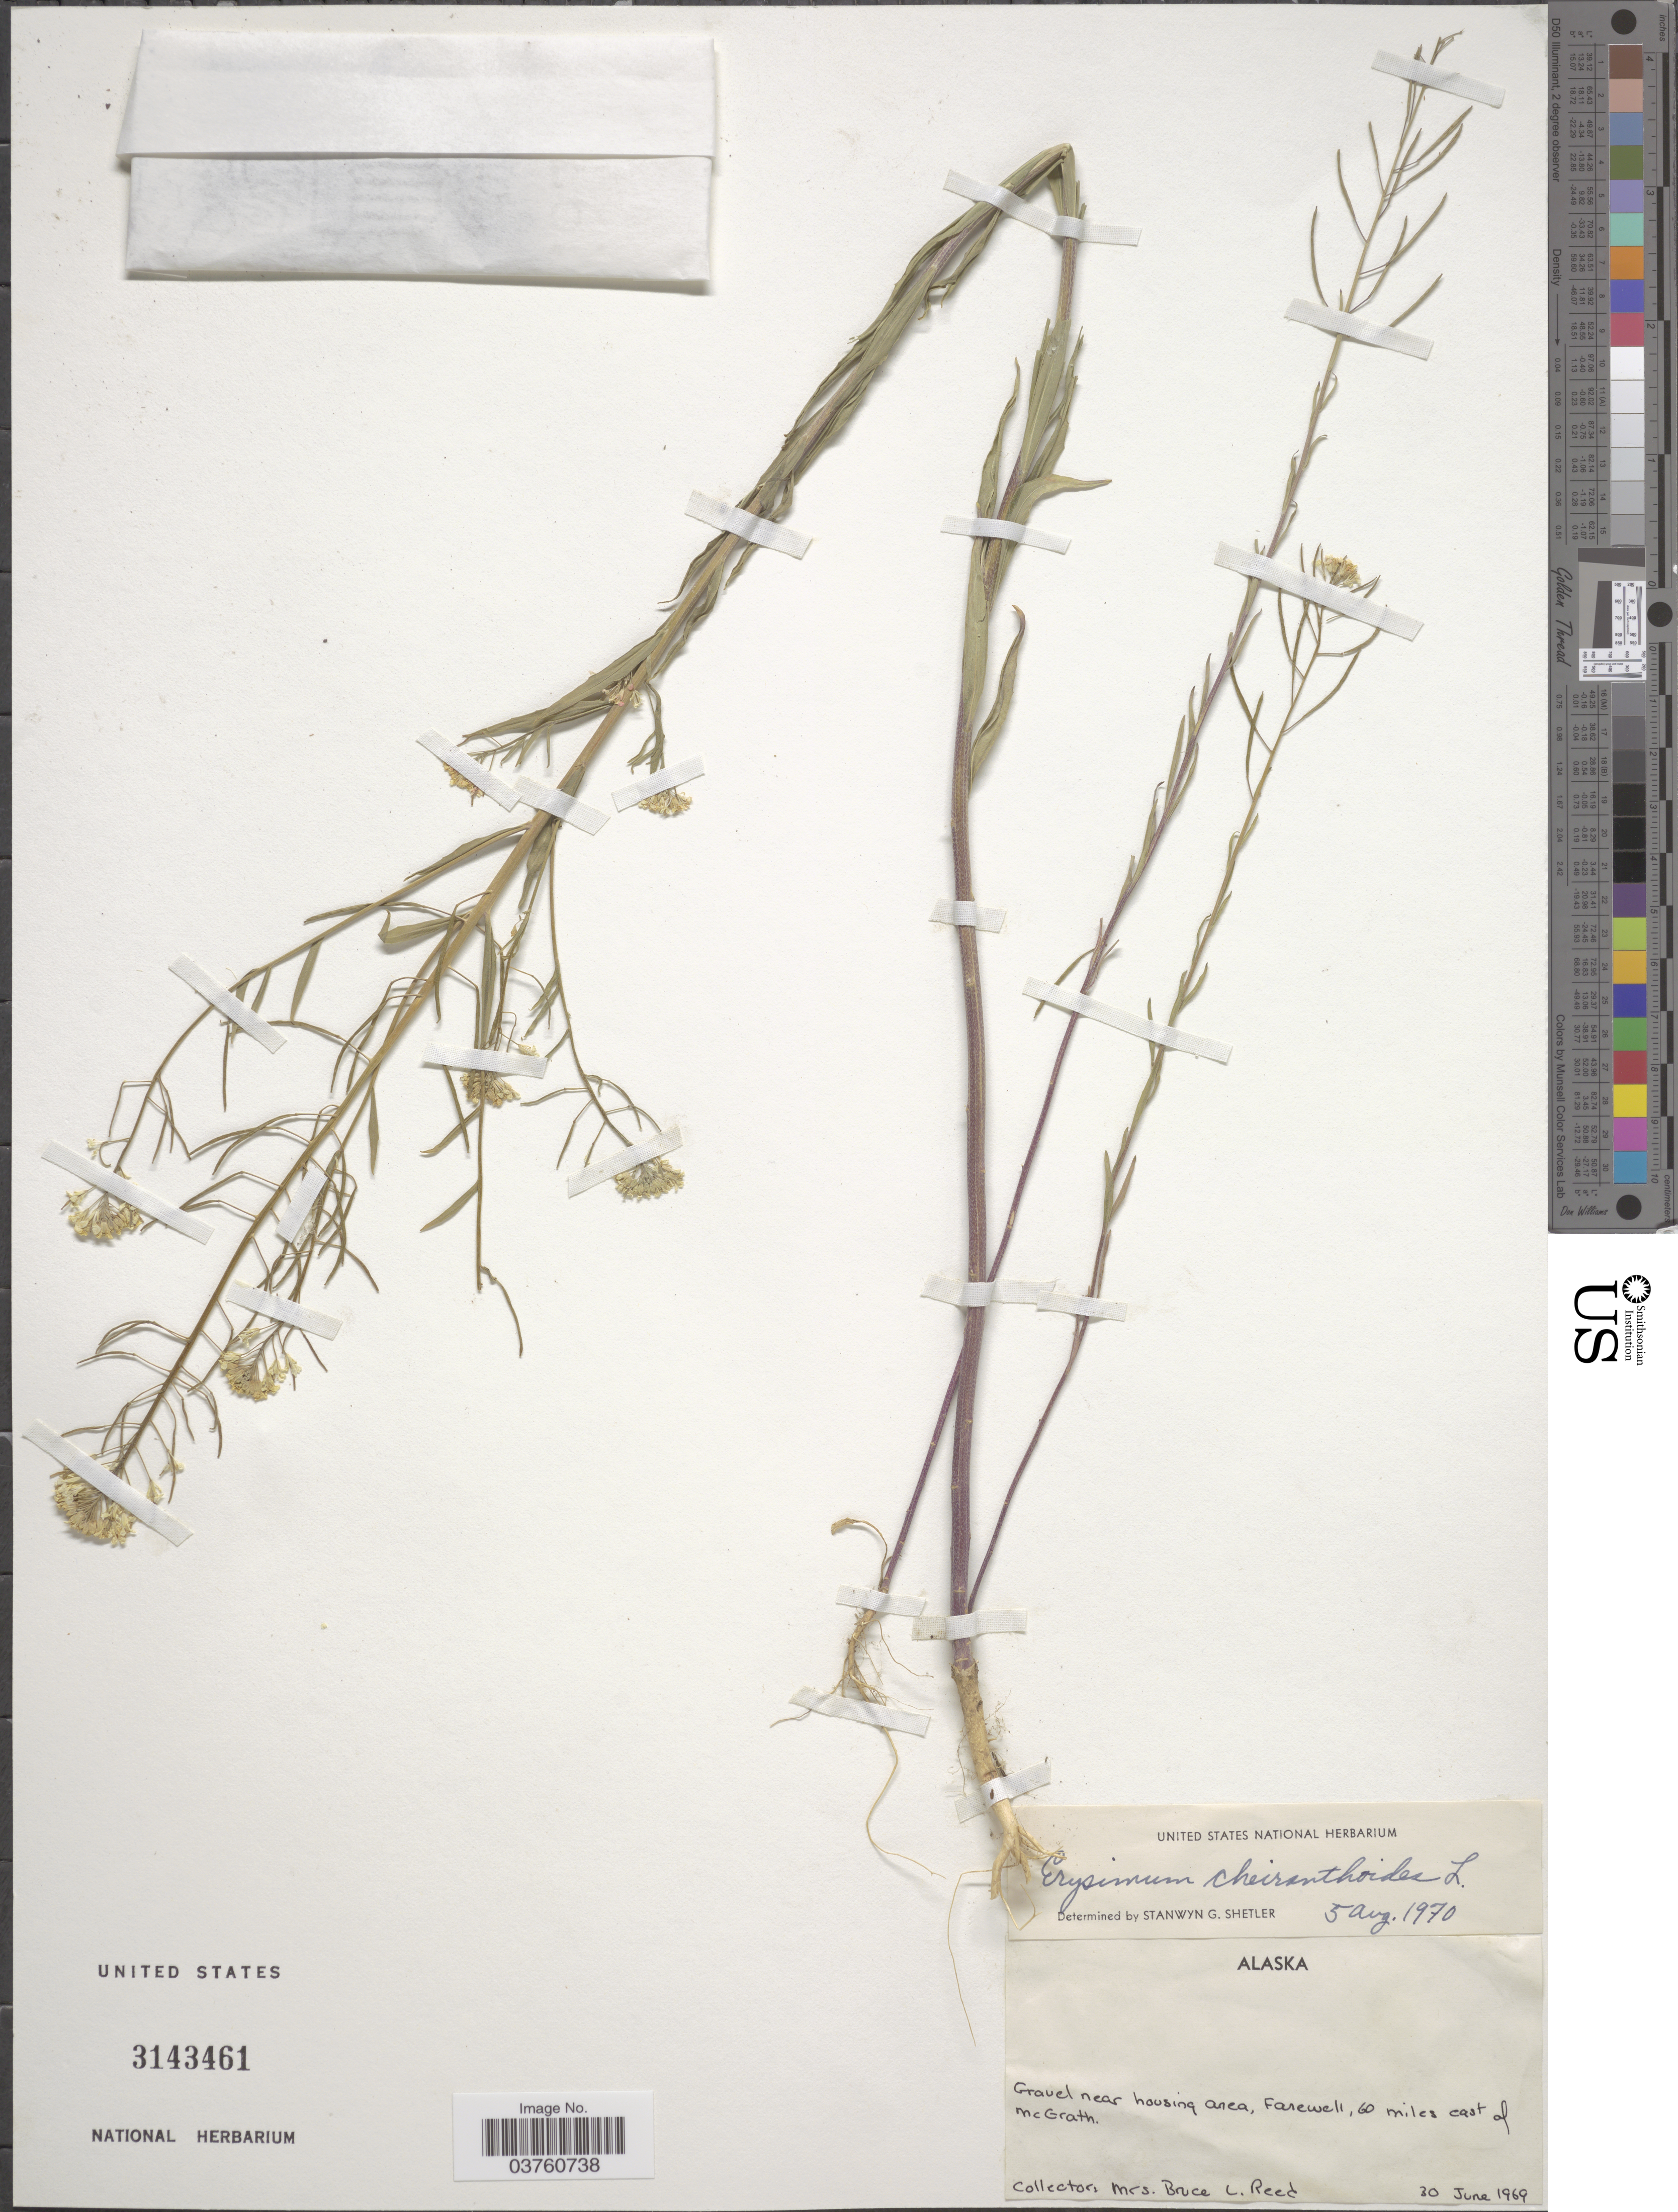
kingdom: Plantae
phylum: Tracheophyta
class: Magnoliopsida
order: Brassicales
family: Brassicaceae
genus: Erysimum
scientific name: Erysimum cheiranthoides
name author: L.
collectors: B. Reed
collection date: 1969-06-30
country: United States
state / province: Alaska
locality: Gravel near housing area, Farewell, 60 miles east of mcGrath.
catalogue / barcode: US 3143461